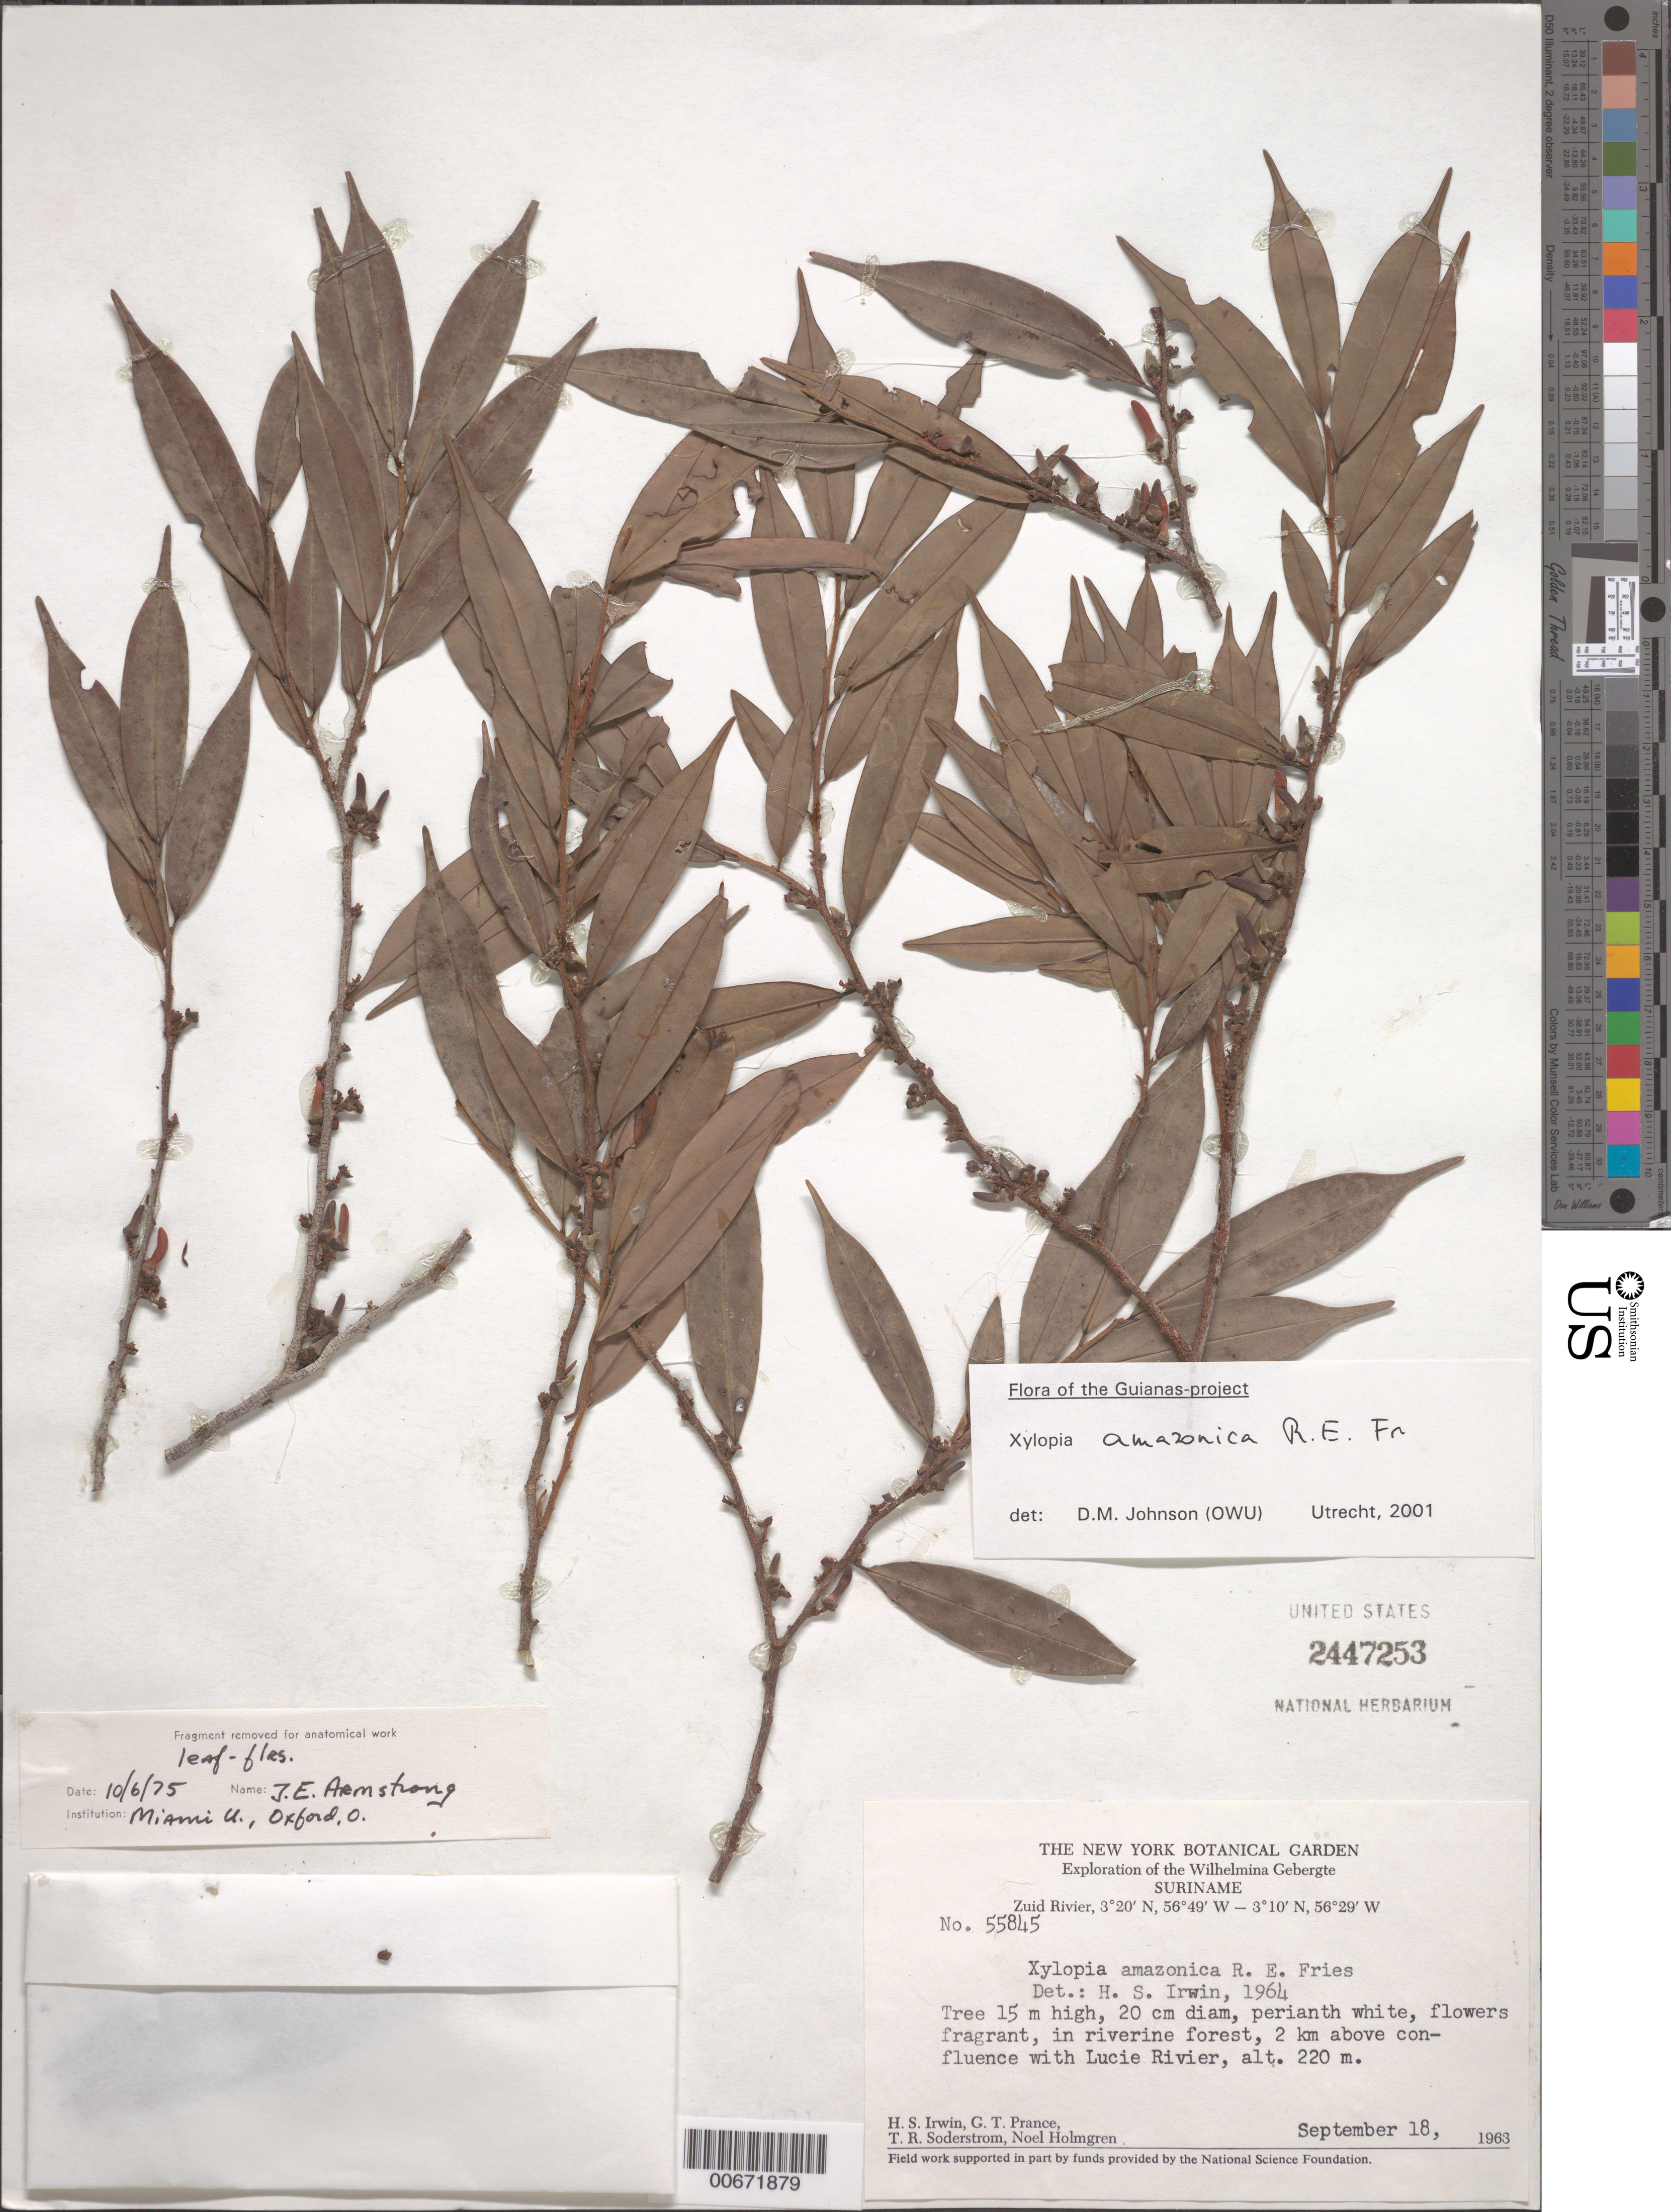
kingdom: Plantae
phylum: Tracheophyta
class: Magnoliopsida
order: Magnoliales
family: Annonaceae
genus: Xylopia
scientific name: Xylopia amazonica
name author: R.E. Fr.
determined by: Johnson, D. M.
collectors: H. Irwin, G. T. Prance, T. R. Soderstrom & N. H. Holmgren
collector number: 55845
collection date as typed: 18-Sep-63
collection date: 1963-09-18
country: Suriname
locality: Zuid River, 2 km above confluence with Lucie R., Wilhelmina Gebergte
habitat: Riverine forest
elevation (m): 220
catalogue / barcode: US 2447253